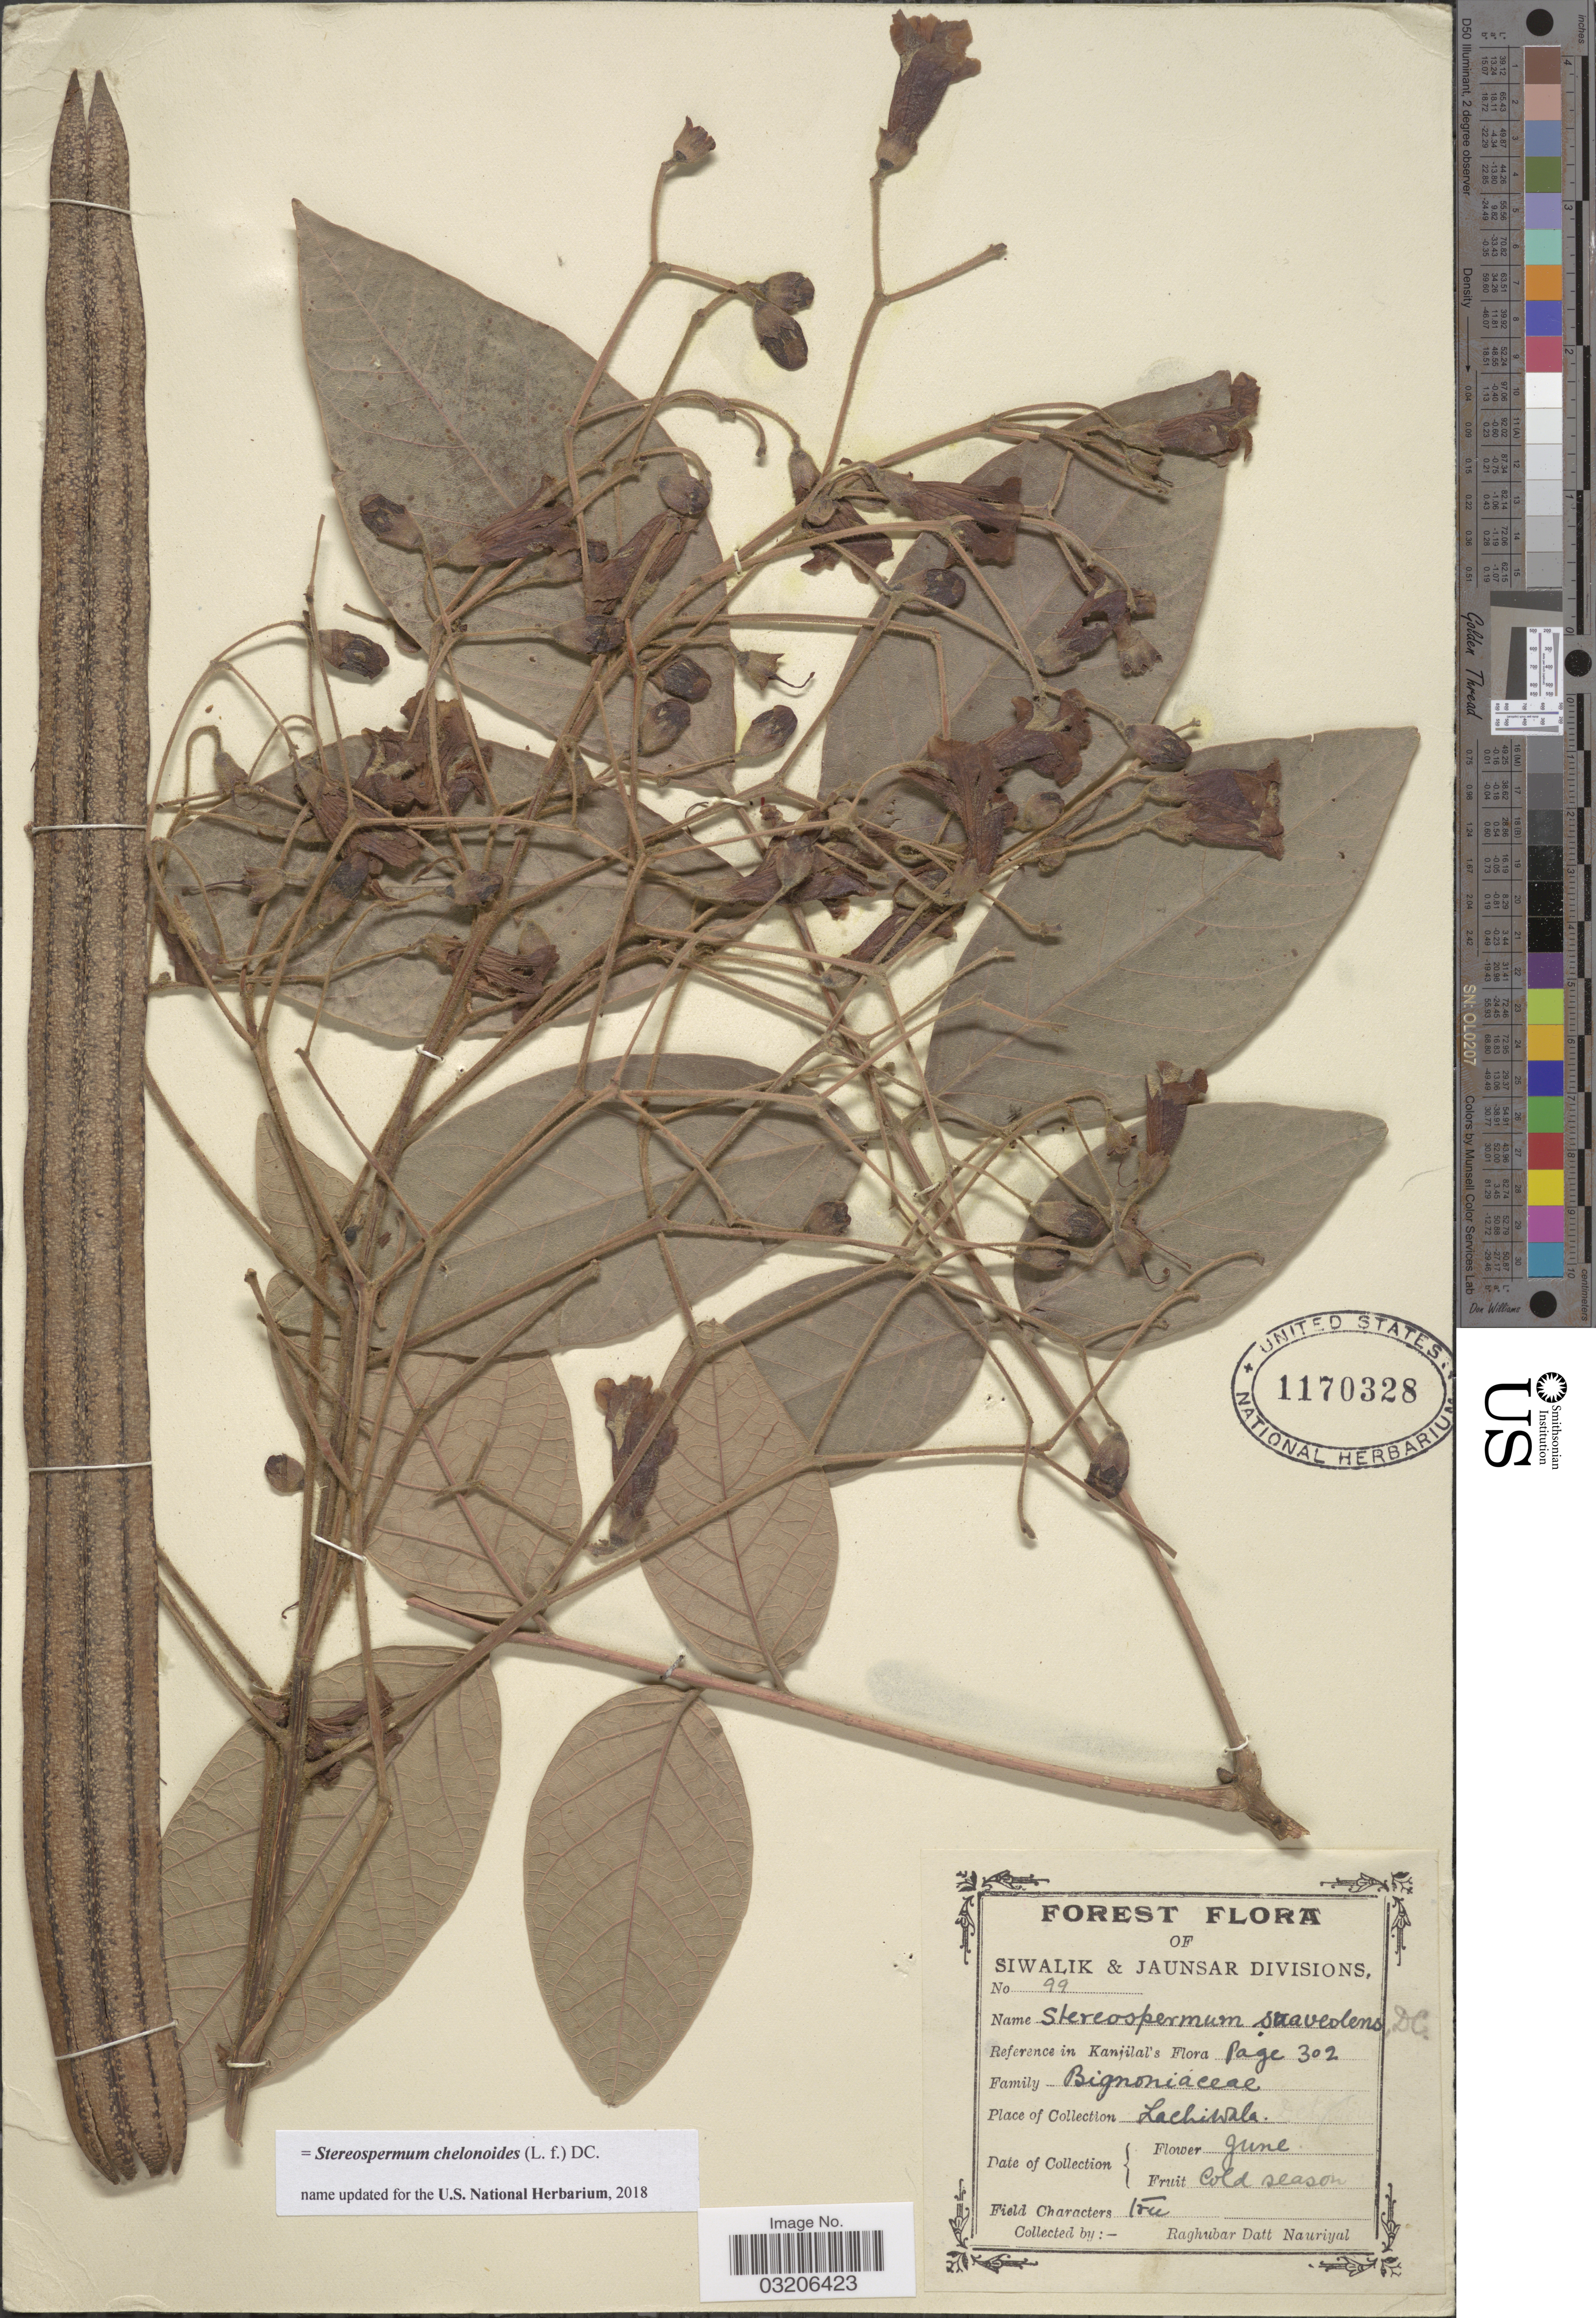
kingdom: Plantae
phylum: Tracheophyta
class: Magnoliopsida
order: Lamiales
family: Bignoniaceae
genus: Stereospermum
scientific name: Stereospermum chelonoides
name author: DC.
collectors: R. D. Nauriyal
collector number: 99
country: India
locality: Siwalik & Jaunsar Divisions. Lachiwala.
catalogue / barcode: US 1170328